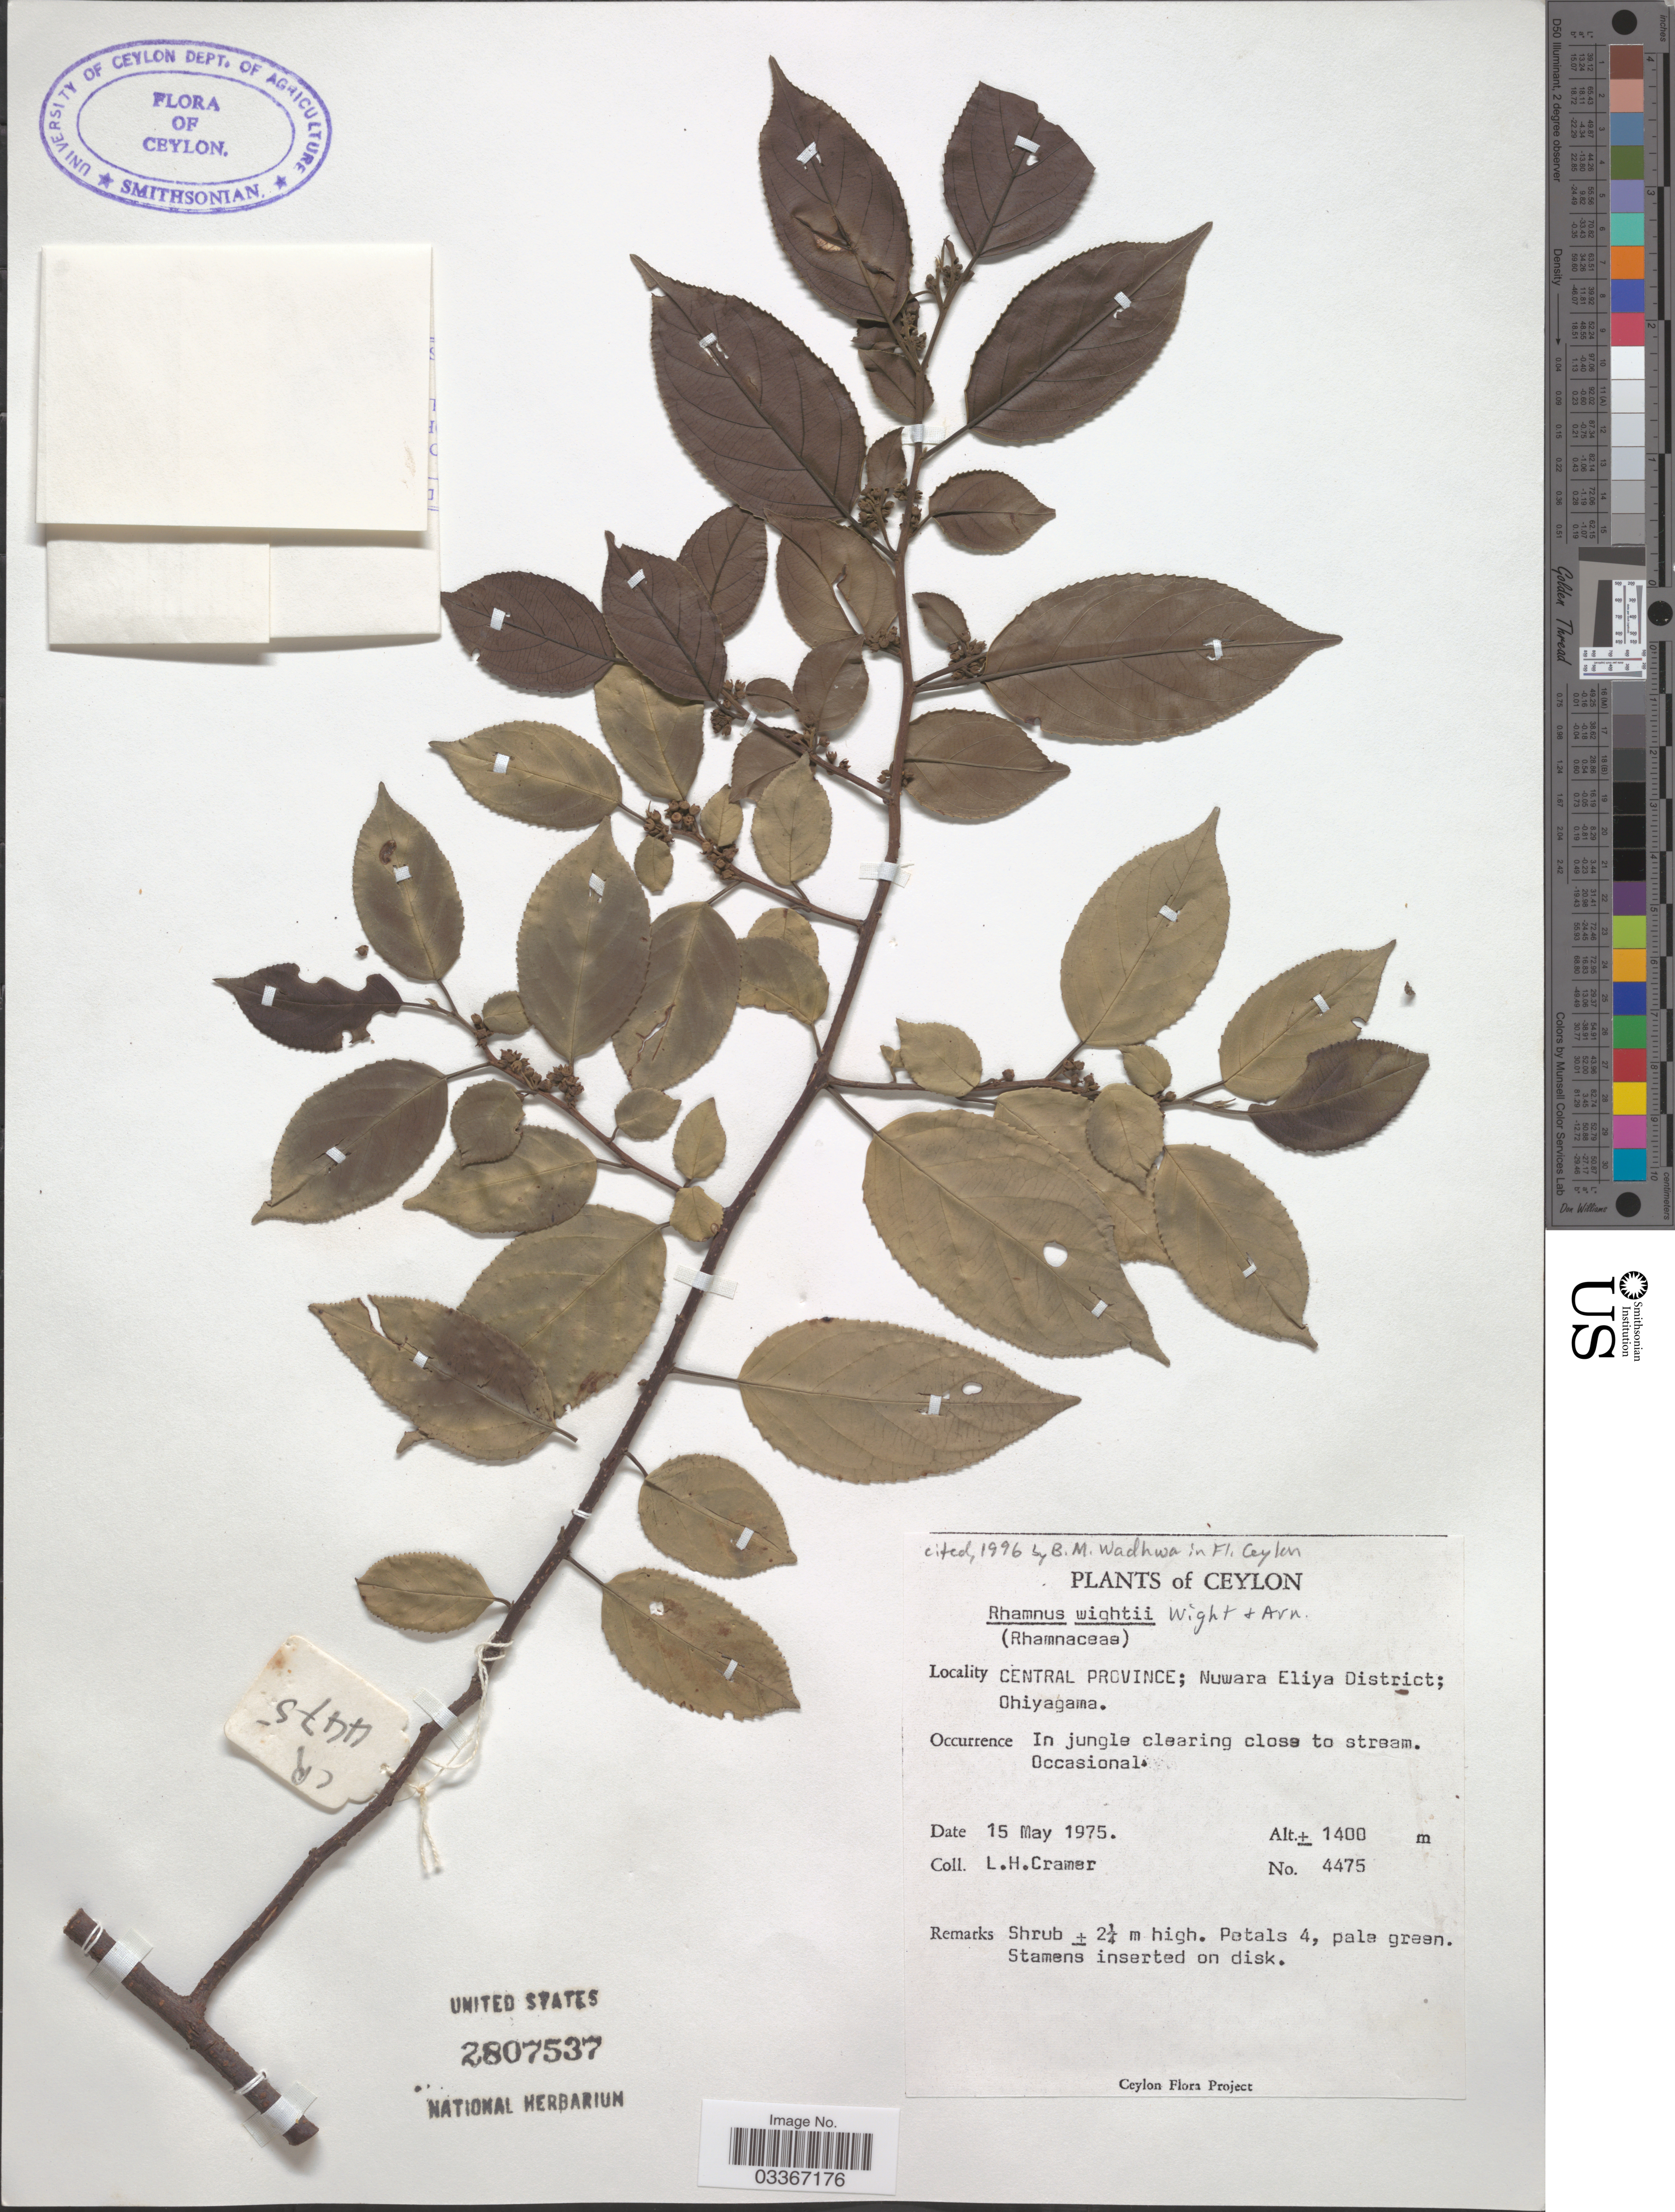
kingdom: Plantae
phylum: Tracheophyta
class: Magnoliopsida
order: Rosales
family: Rhamnaceae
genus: Rhamnus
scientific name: Rhamnus wightii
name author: Wight & Arn.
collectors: L. H. Cramer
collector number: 4475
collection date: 1975-05-15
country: Sri Lanka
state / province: Central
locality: Ceylon. Nuwara Eliya District; Ohiyagama.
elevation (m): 1400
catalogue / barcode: US 2807537